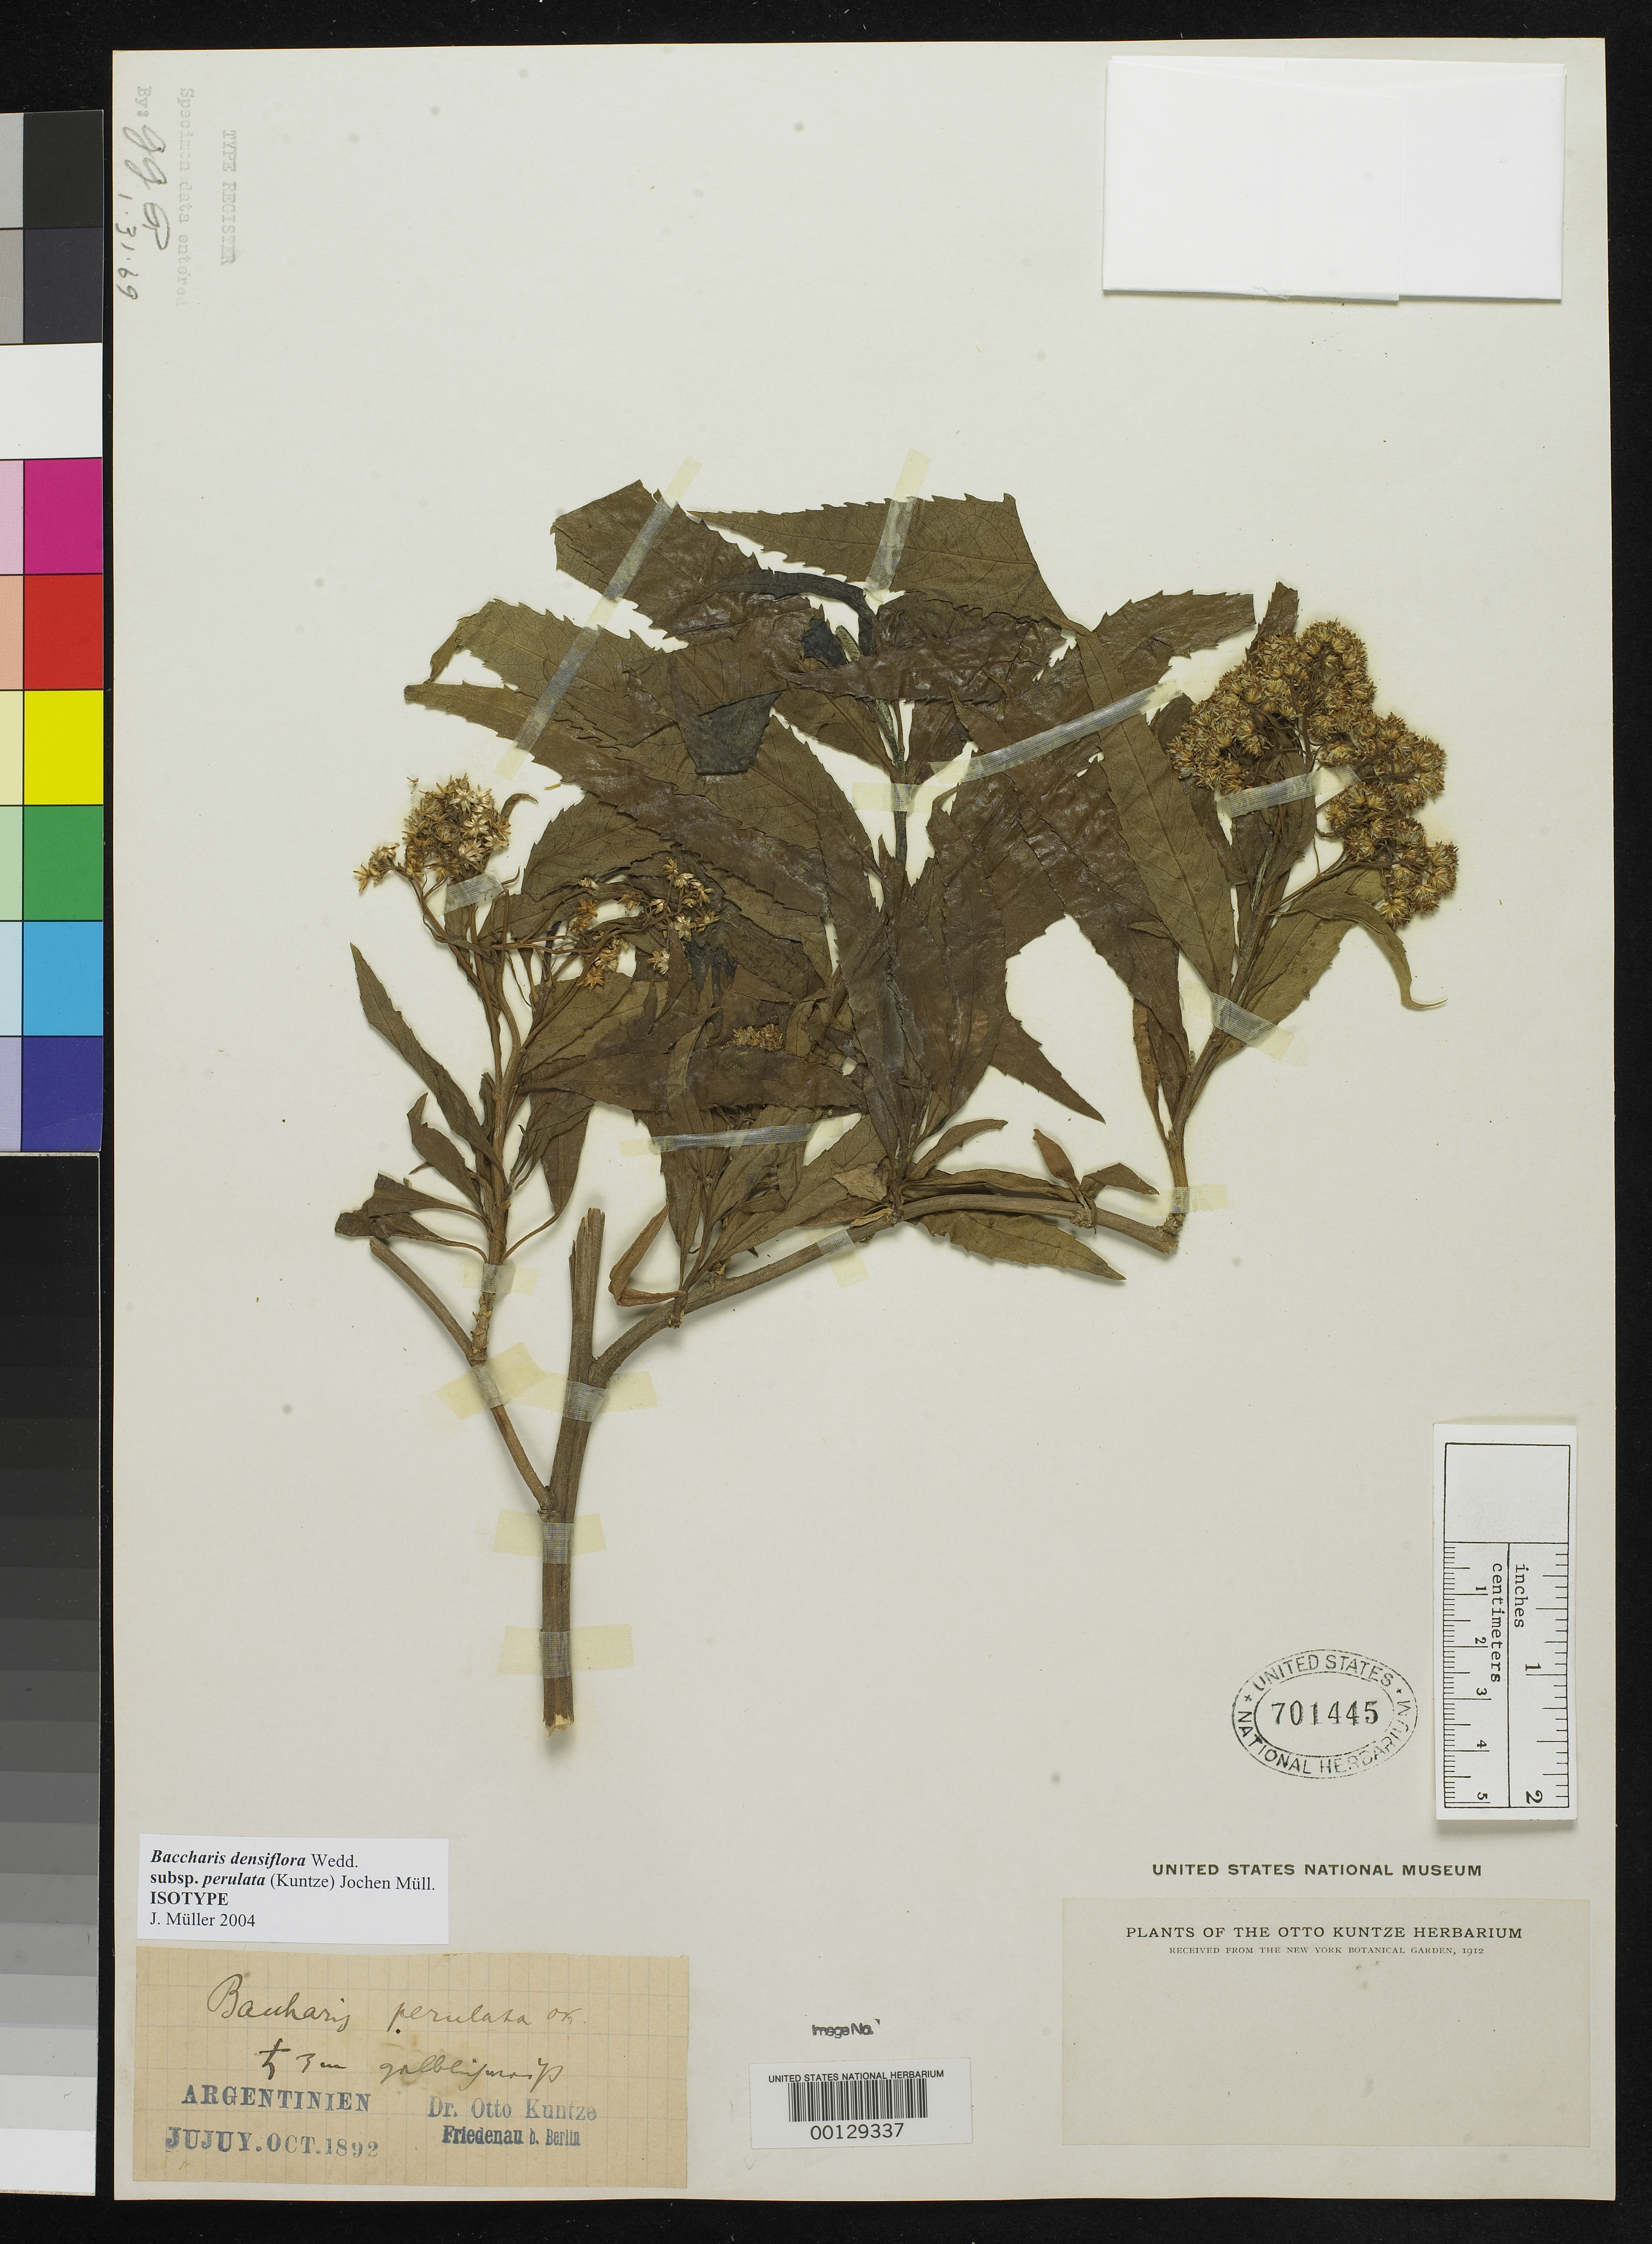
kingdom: Plantae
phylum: Tracheophyta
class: Magnoliopsida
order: Asterales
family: Asteraceae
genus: Baccharis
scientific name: Baccharis perulata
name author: Kuntze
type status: Isotype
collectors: C.E.O. Kuntze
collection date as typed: Oct 1892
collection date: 1892-10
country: Argentina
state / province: Jujuy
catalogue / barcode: US 701445